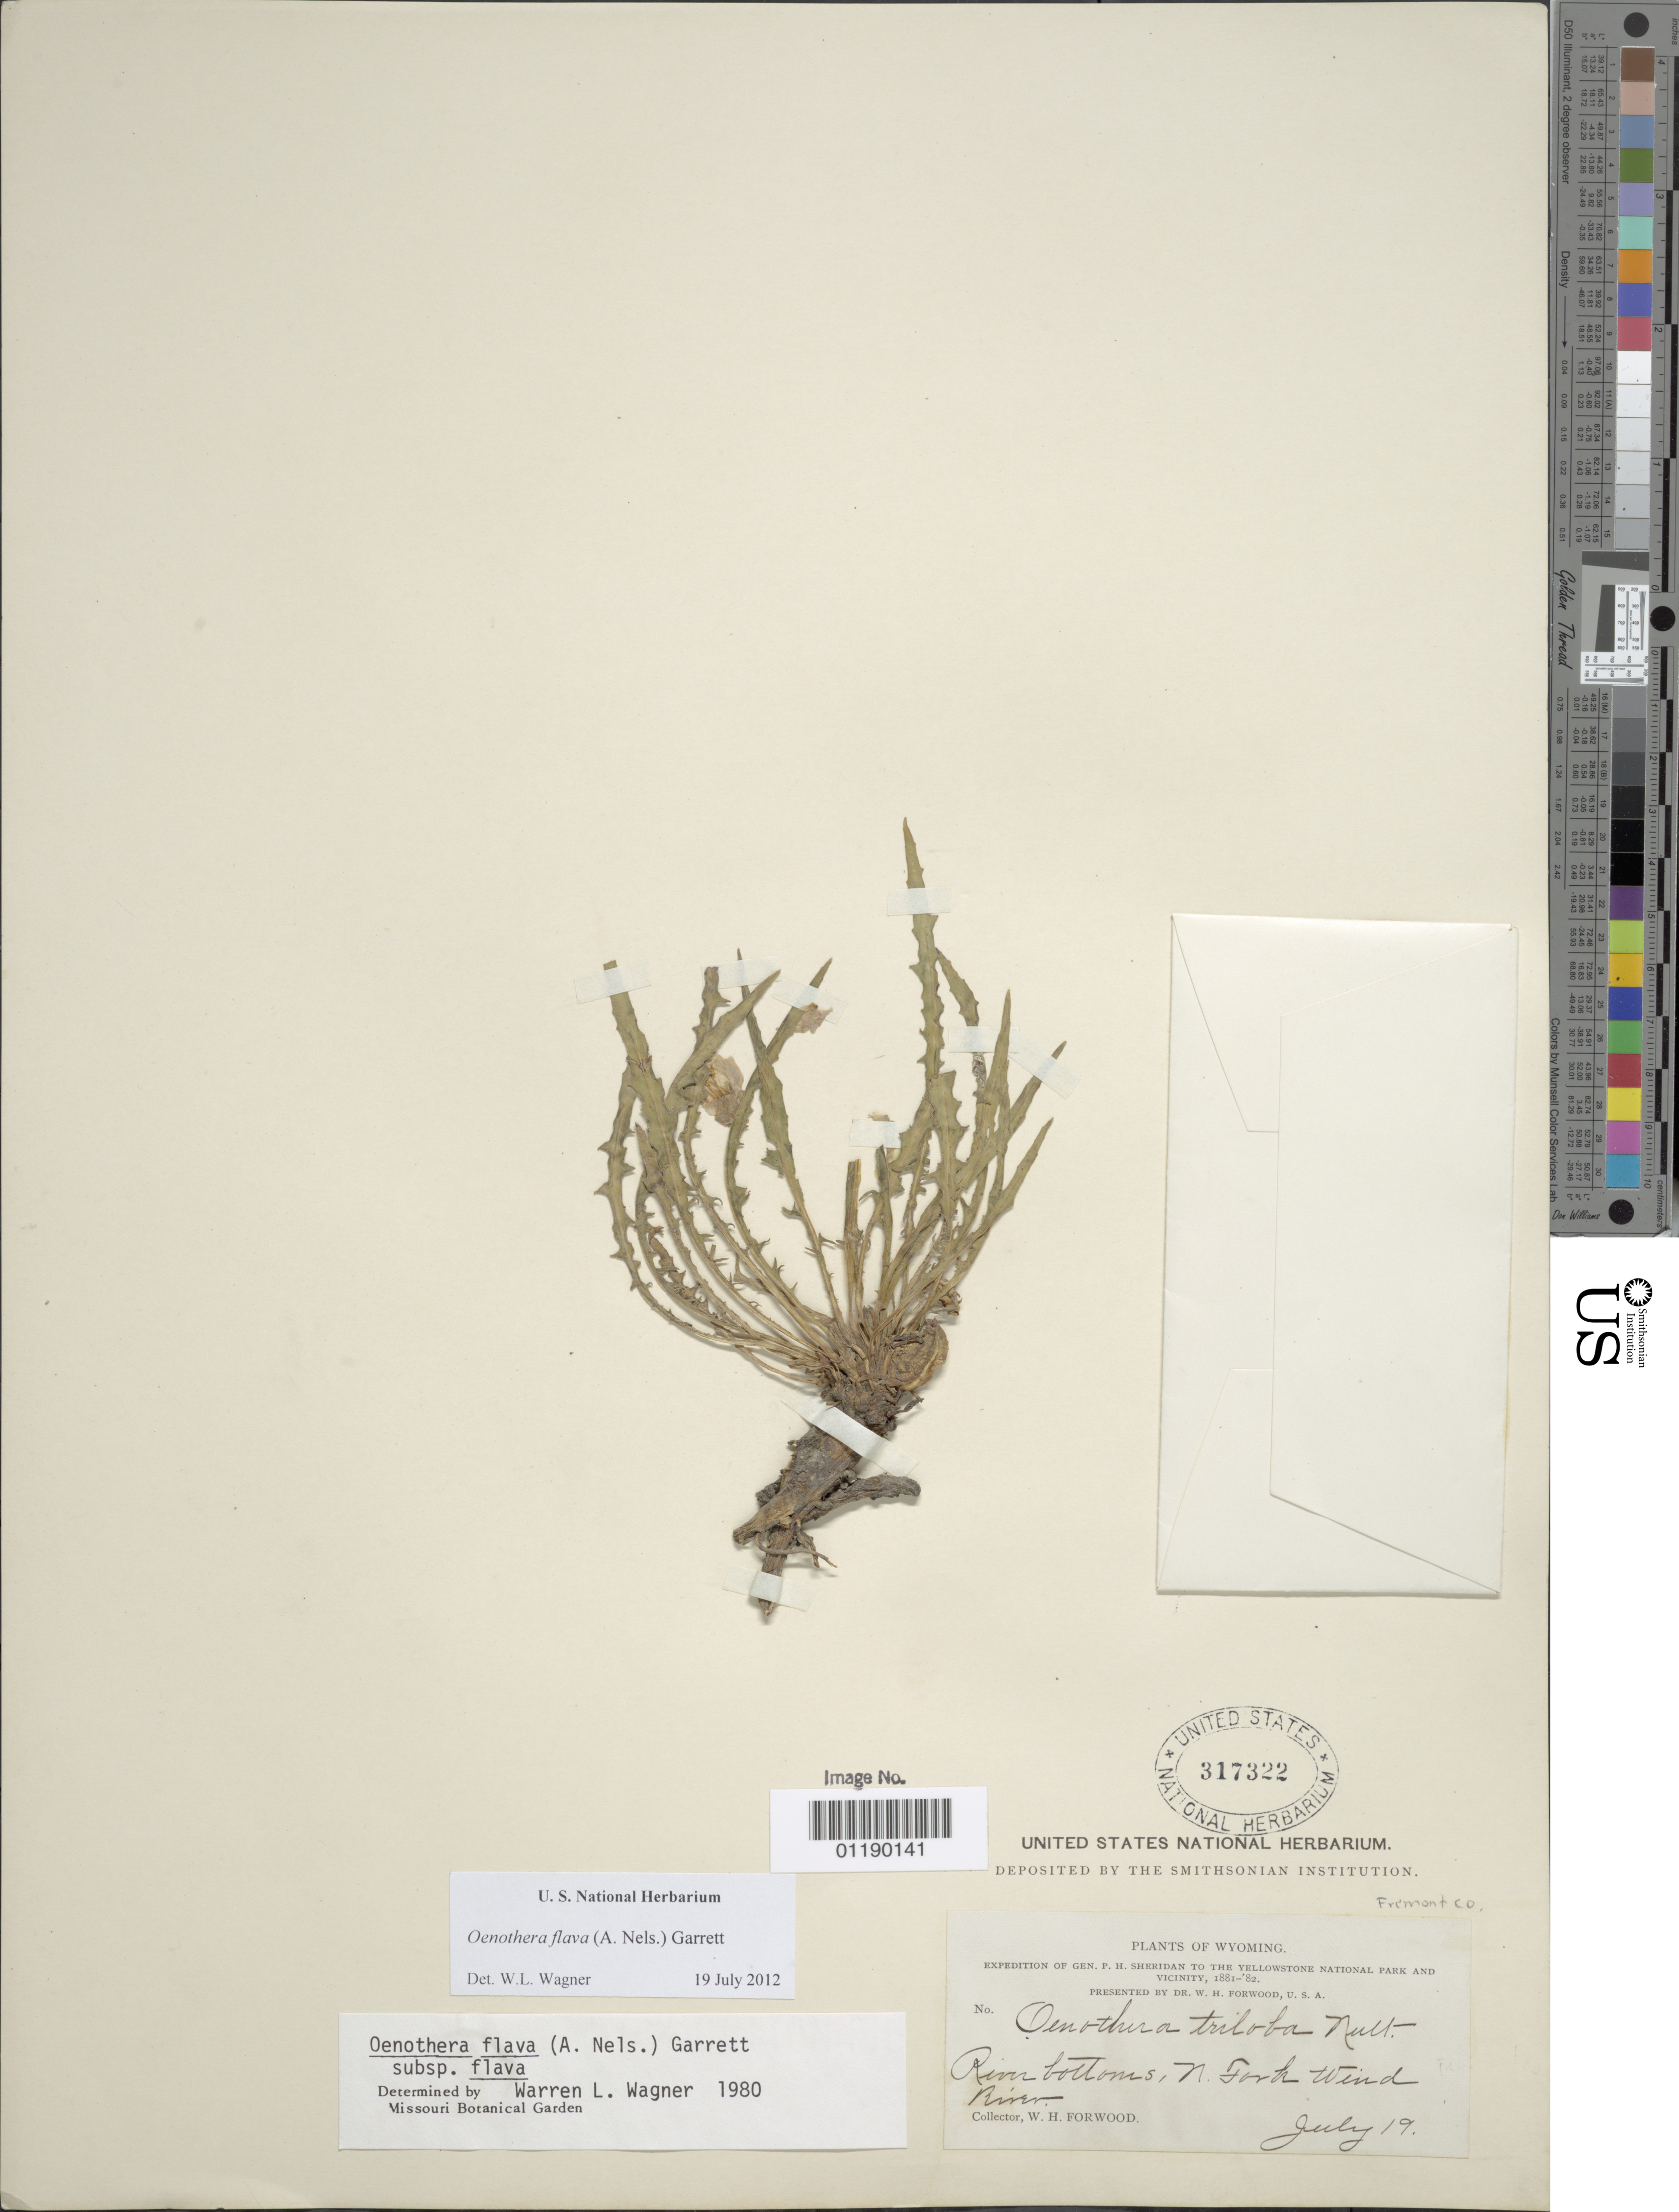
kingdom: Plantae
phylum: Tracheophyta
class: Magnoliopsida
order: Myrtales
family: Onagraceae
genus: Oenothera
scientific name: Oenothera flava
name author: (A. Nelson) Garrett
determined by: Wagner, W. L., (BOT), Smithsonian Institution - National Museum of Natural History (UNITED STATES)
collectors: W. Forwood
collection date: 1881-07-19/1882-07-19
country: United States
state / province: Wyoming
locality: North Fork of Wind River.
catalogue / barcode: US 317322